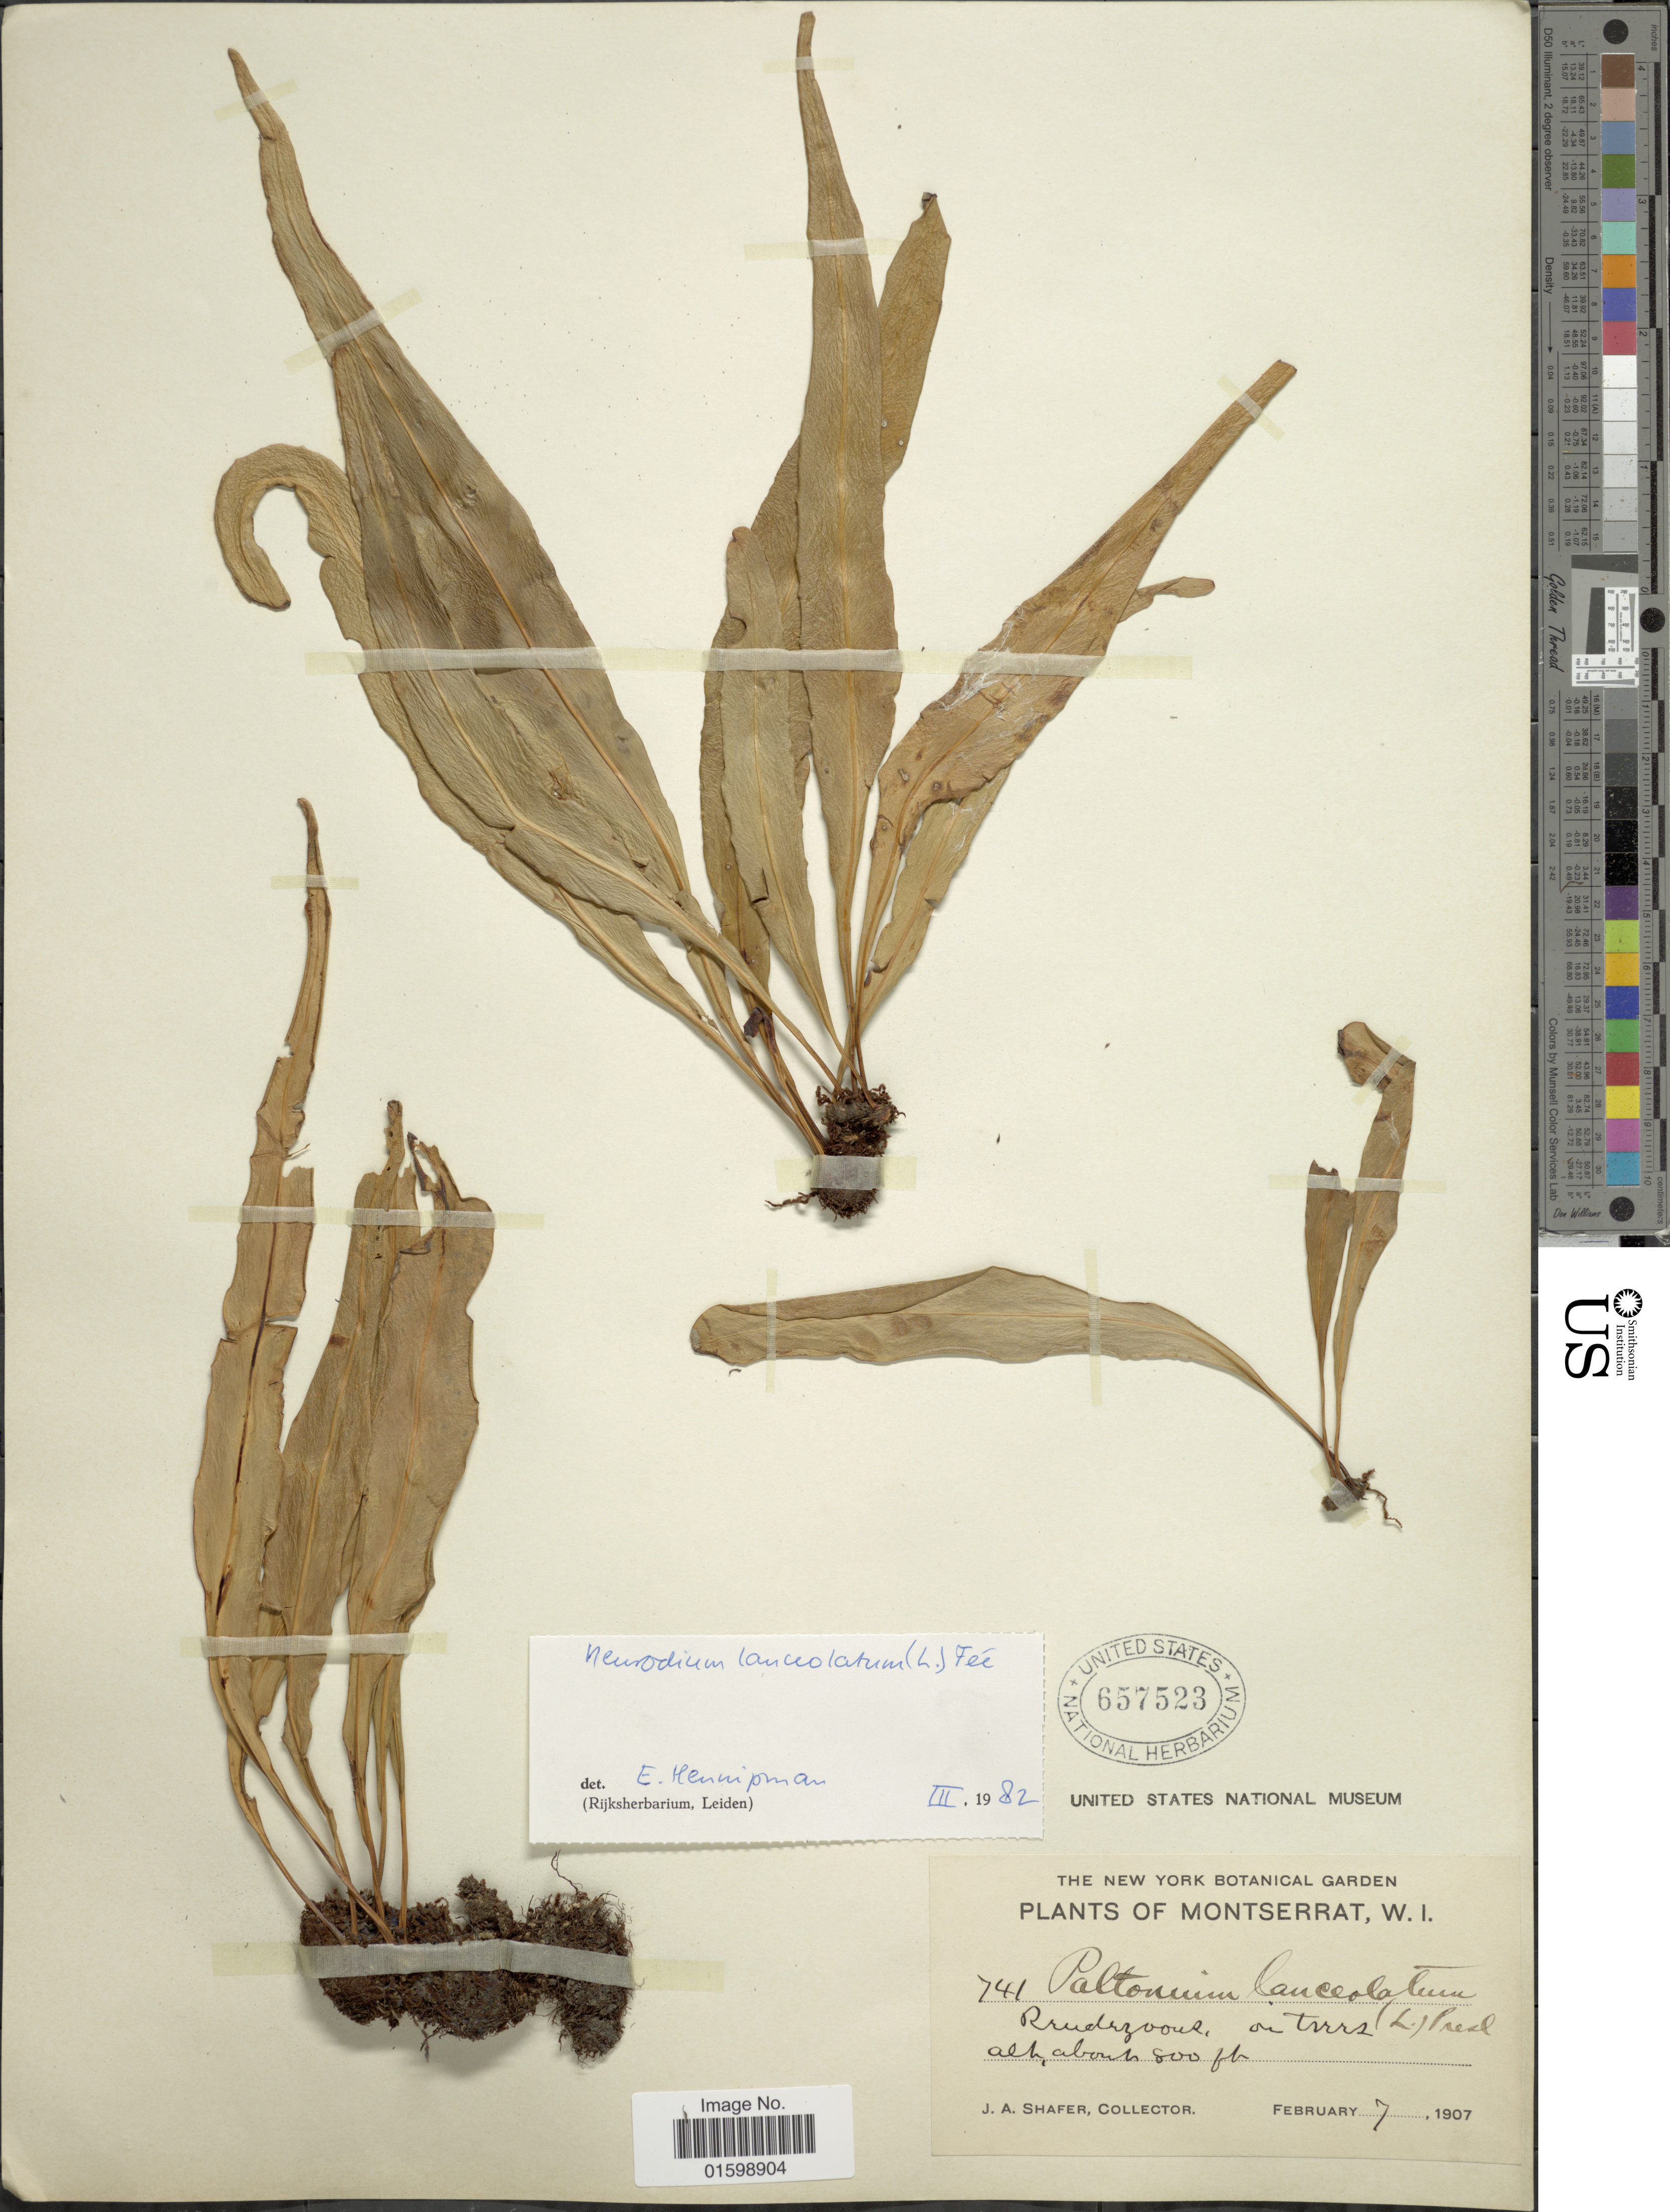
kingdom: Plantae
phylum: Tracheophyta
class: Polypodiopsida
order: Polypodiales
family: Polypodiaceae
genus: Pleopeltis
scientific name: Pleopeltis marginata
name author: A.R. Sm. & Tejero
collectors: J. A. Shafer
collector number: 741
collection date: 1907-02-07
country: Montserrat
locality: Rendezvous On Tree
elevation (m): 244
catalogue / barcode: US 657523